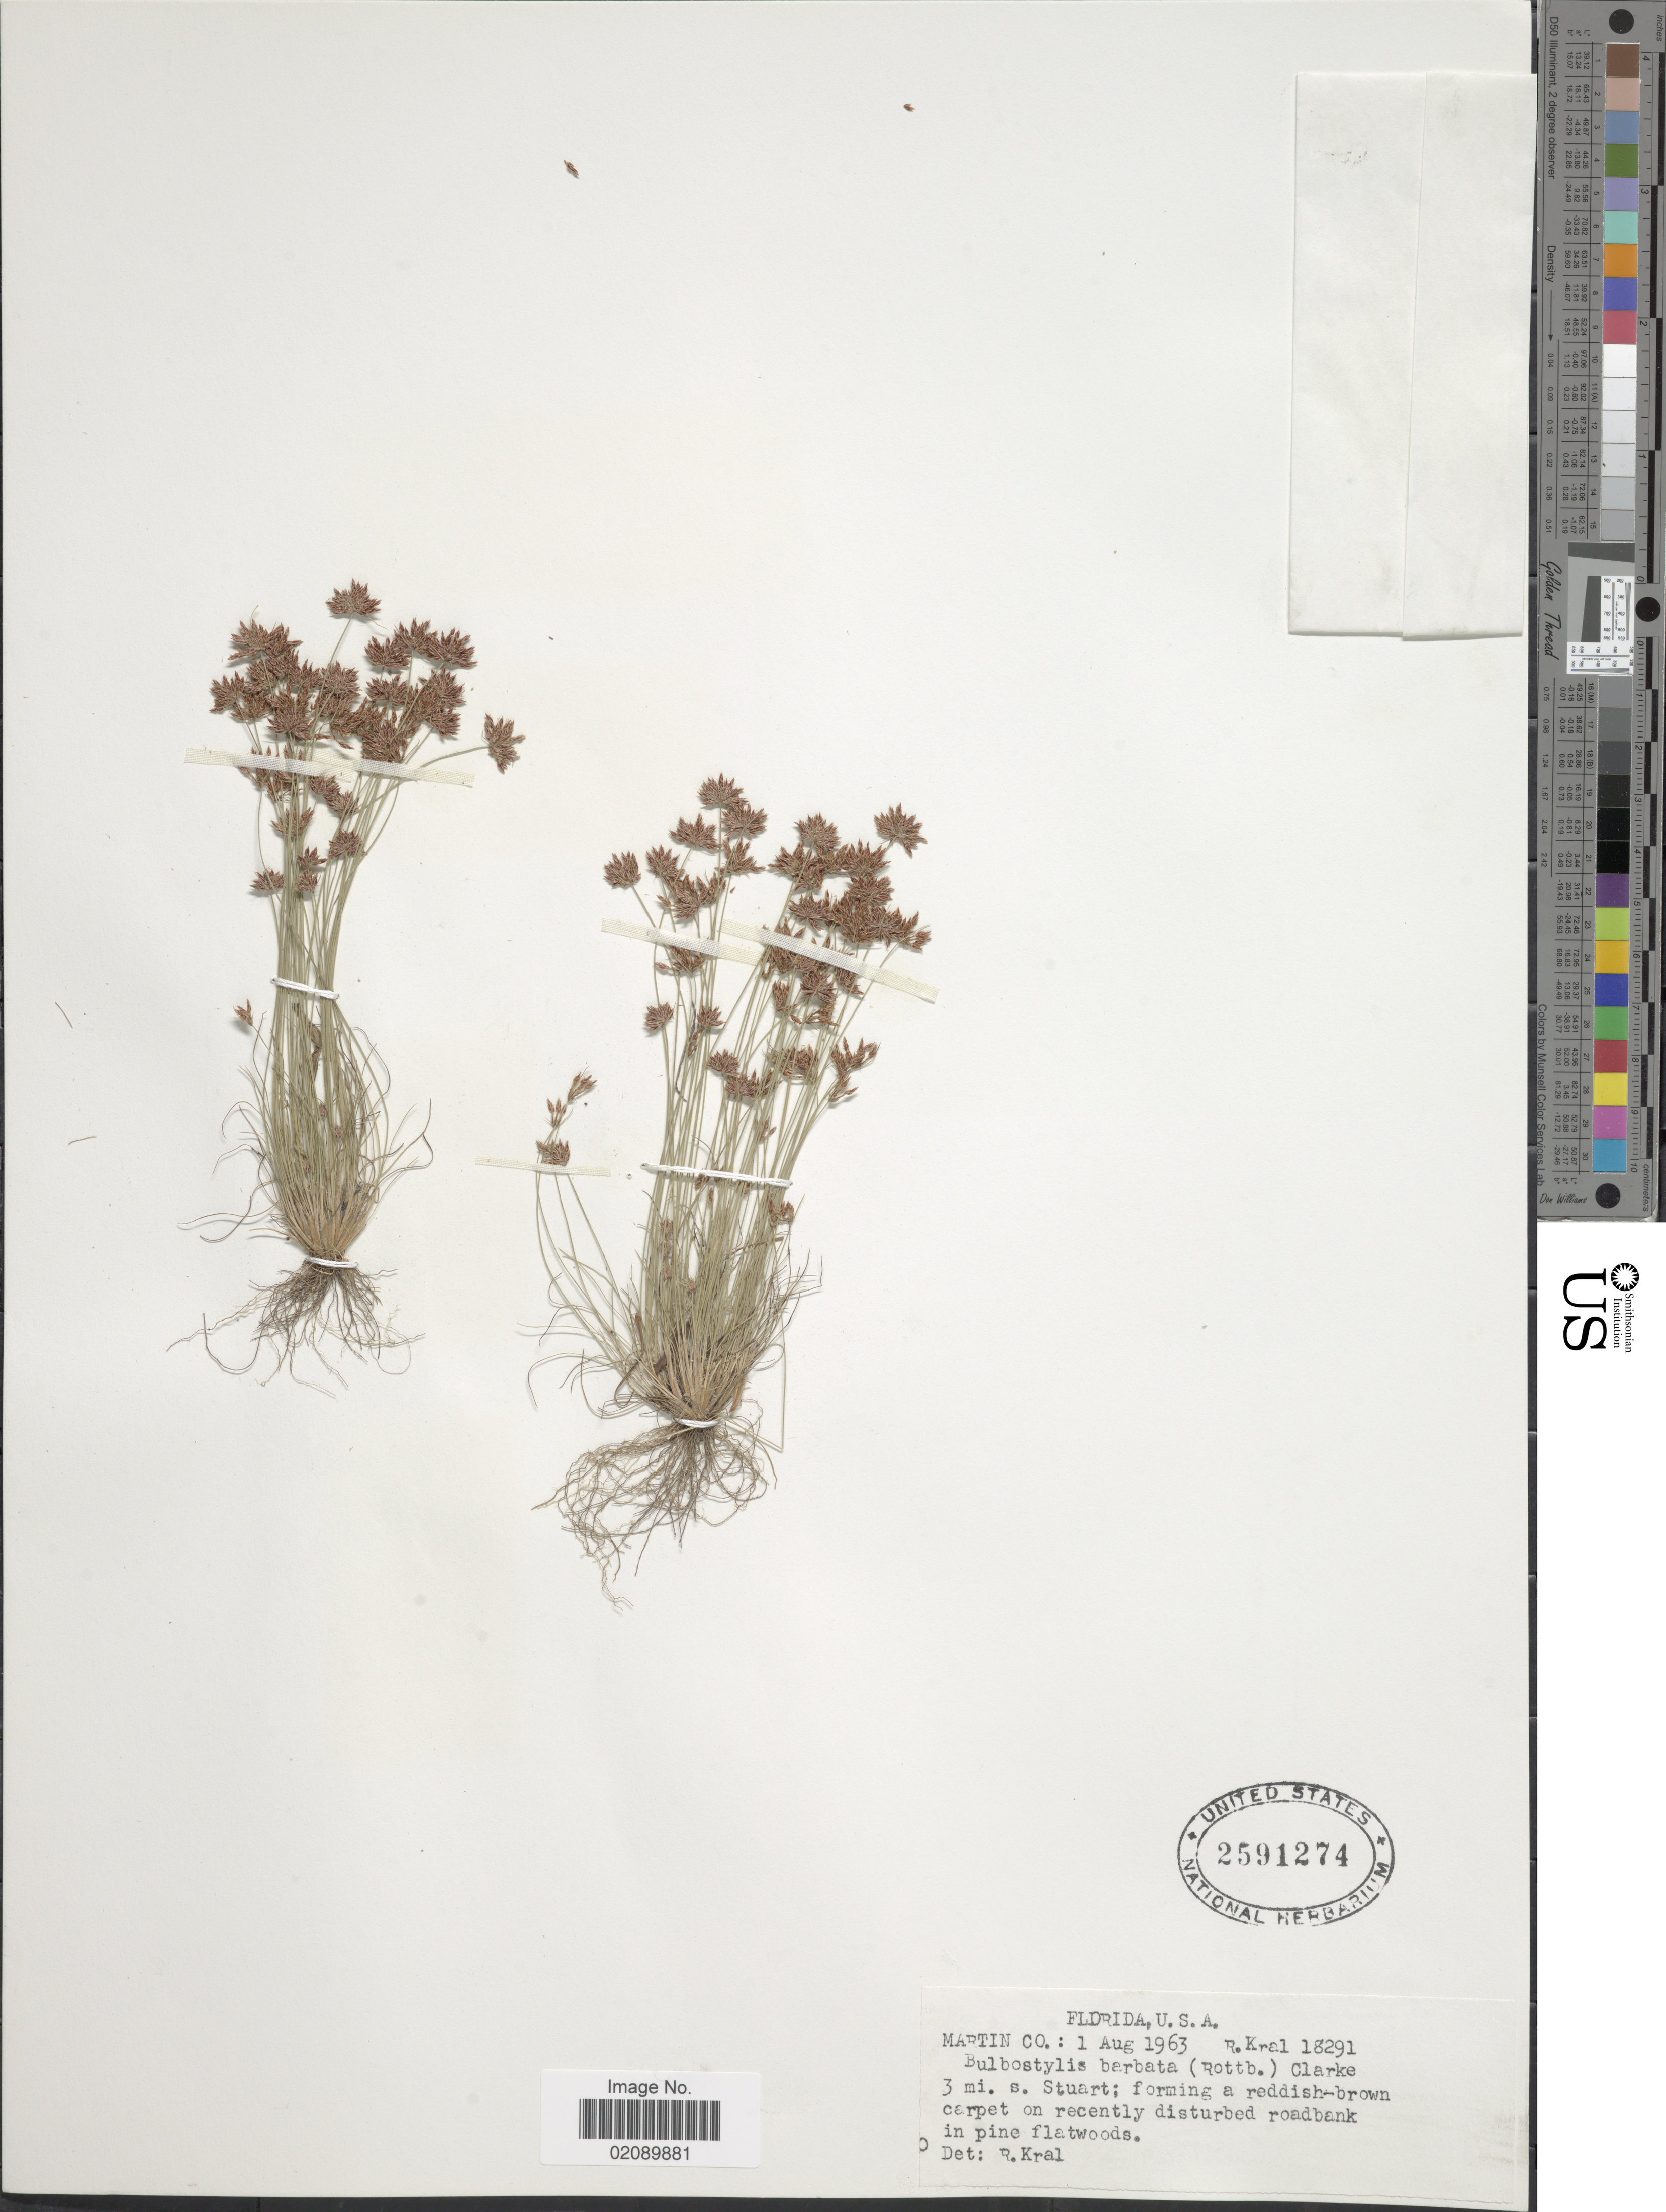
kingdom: Plantae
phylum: Tracheophyta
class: Liliopsida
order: Poales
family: Cyperaceae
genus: Bulbostylis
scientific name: Bulbostylis barbata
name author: (Rottb.) C.B. Clarke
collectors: R. Kral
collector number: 18291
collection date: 1963-08-01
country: United States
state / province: Florida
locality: Martin Co. 3 mi. s. Stuart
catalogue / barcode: US 2591274